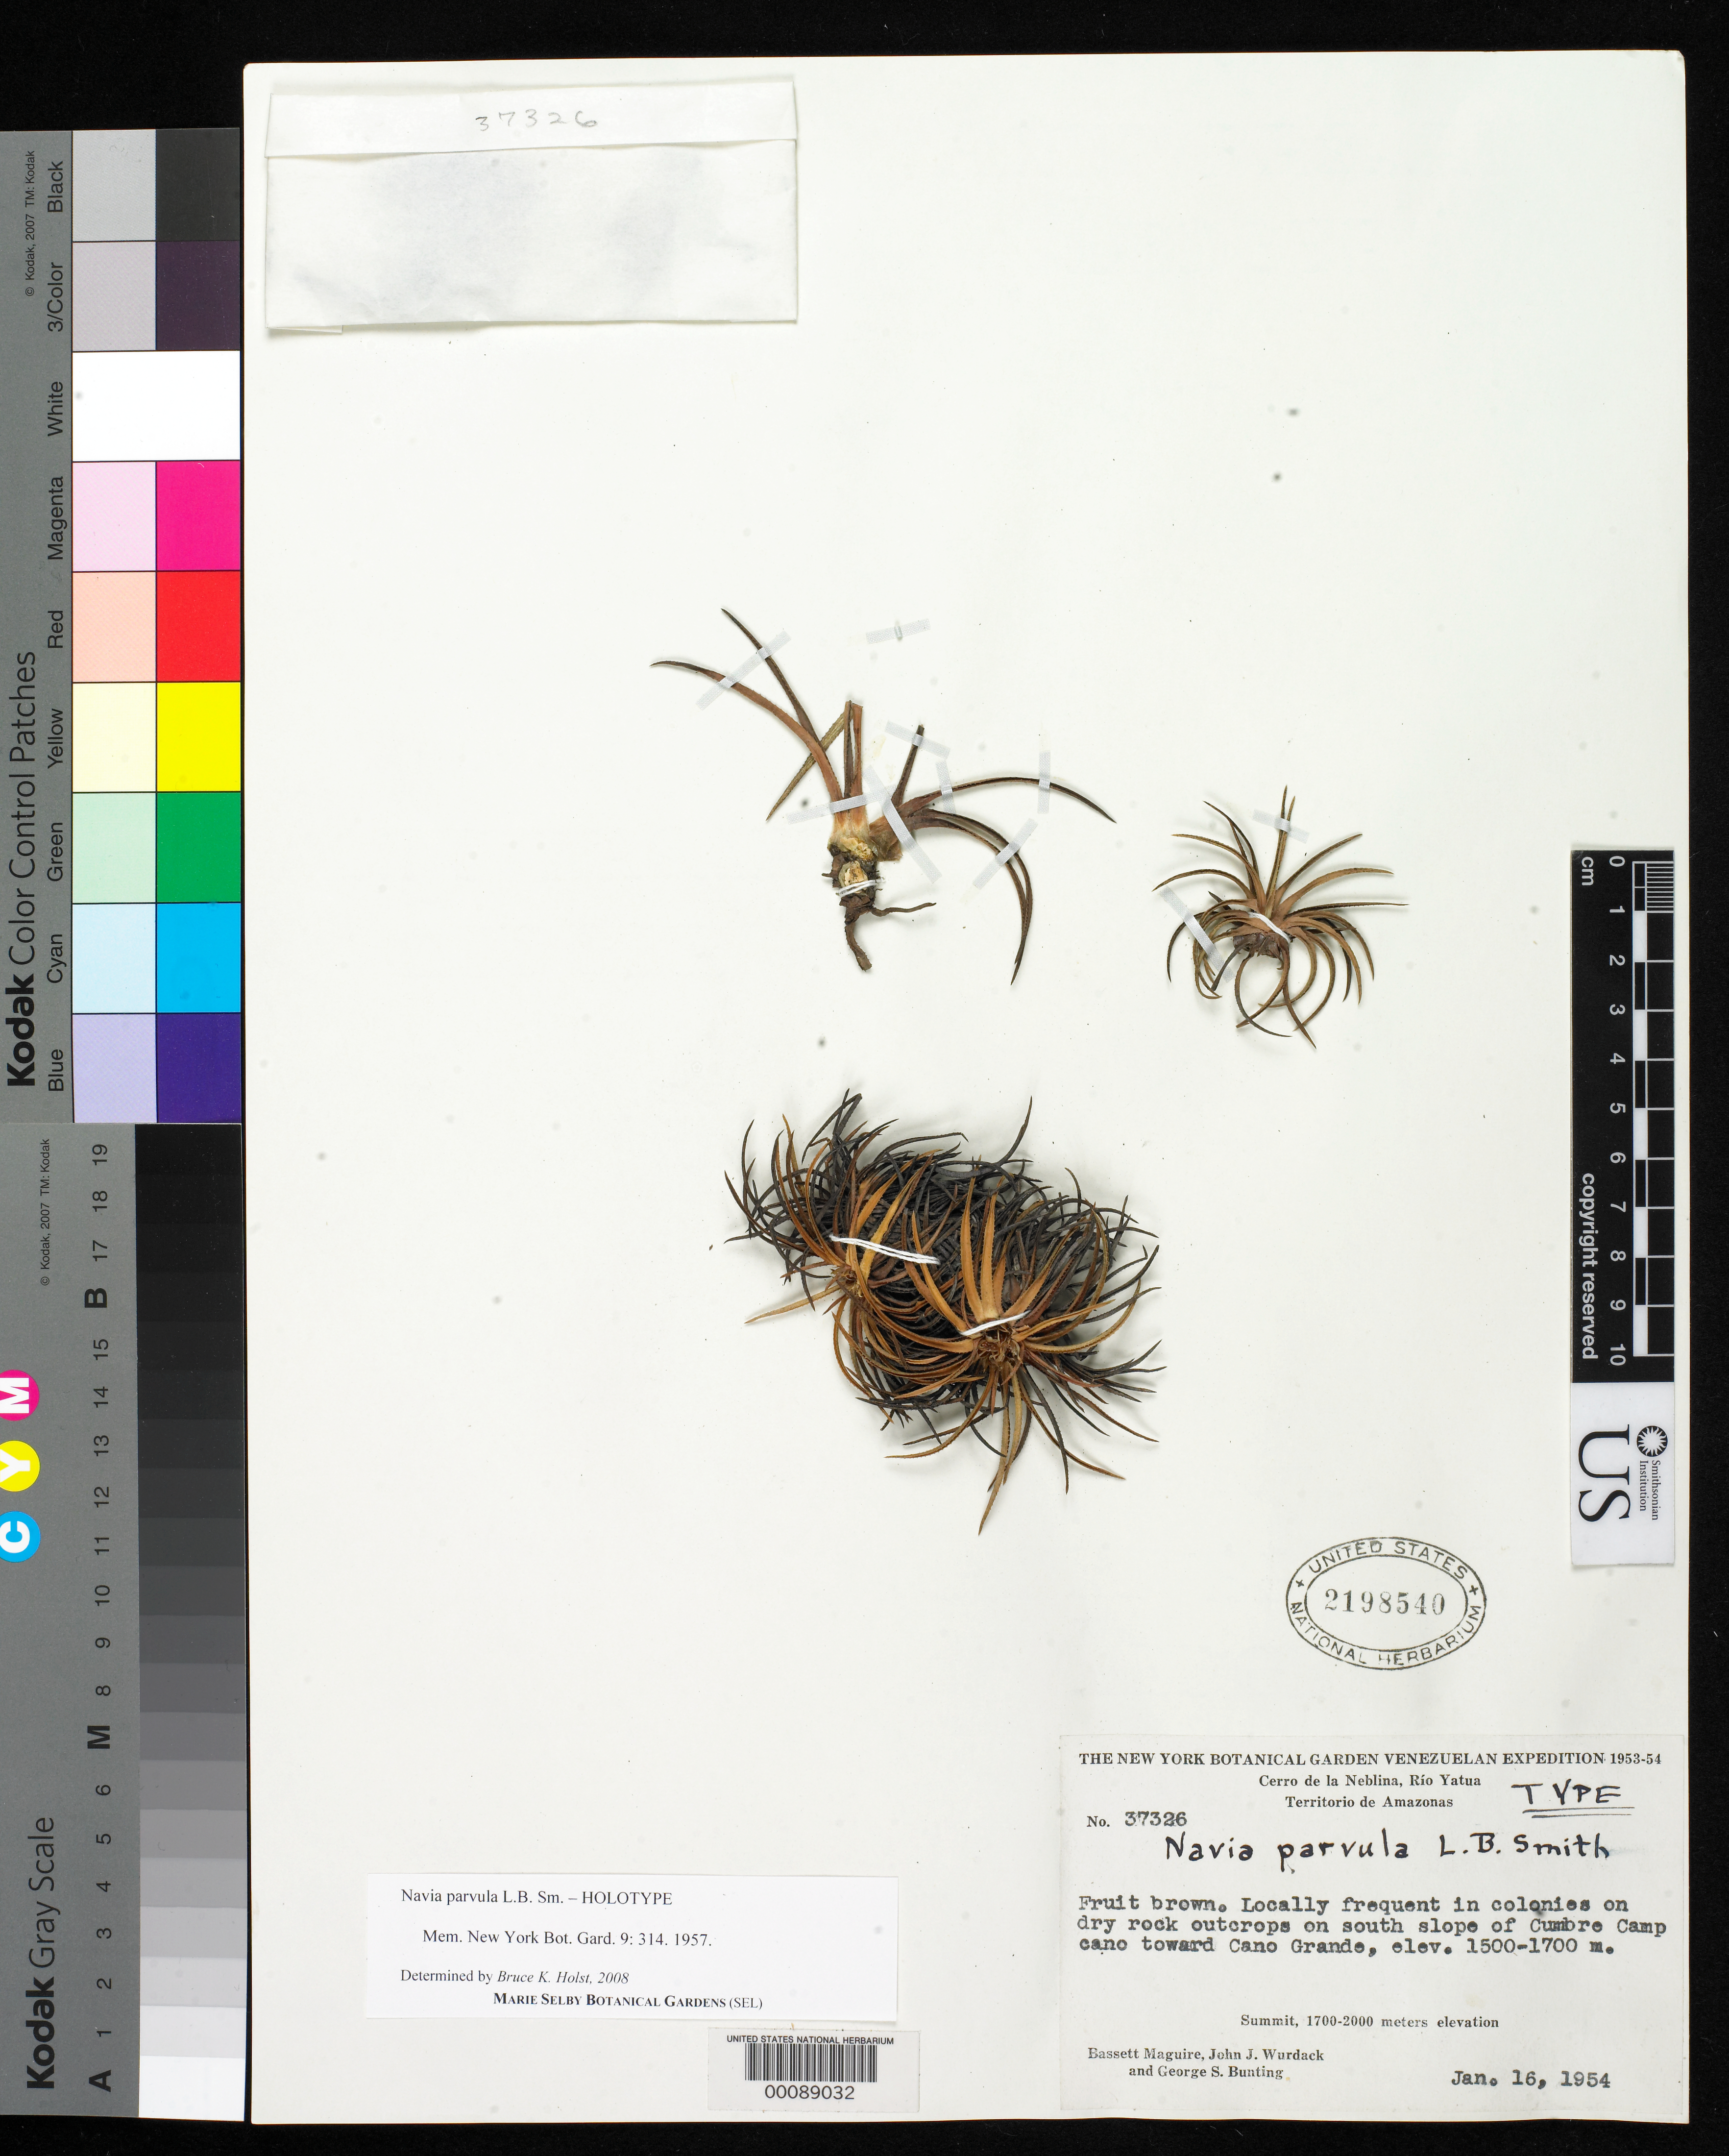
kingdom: Plantae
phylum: Tracheophyta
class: Liliopsida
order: Poales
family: Bromeliaceae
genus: Navia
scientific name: Navia parvula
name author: L.B. Sm.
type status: Holotype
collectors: B. Maguire, J. J. Wurdack & G. S. Bunting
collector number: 37326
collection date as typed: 16 Jan 1954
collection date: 1954-01-16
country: Venezuela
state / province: Amazonas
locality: Cerro de La Neblina, Rio Yatua, Cumbre Camp Cano toward Cano Grande.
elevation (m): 1500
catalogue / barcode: US 2198540